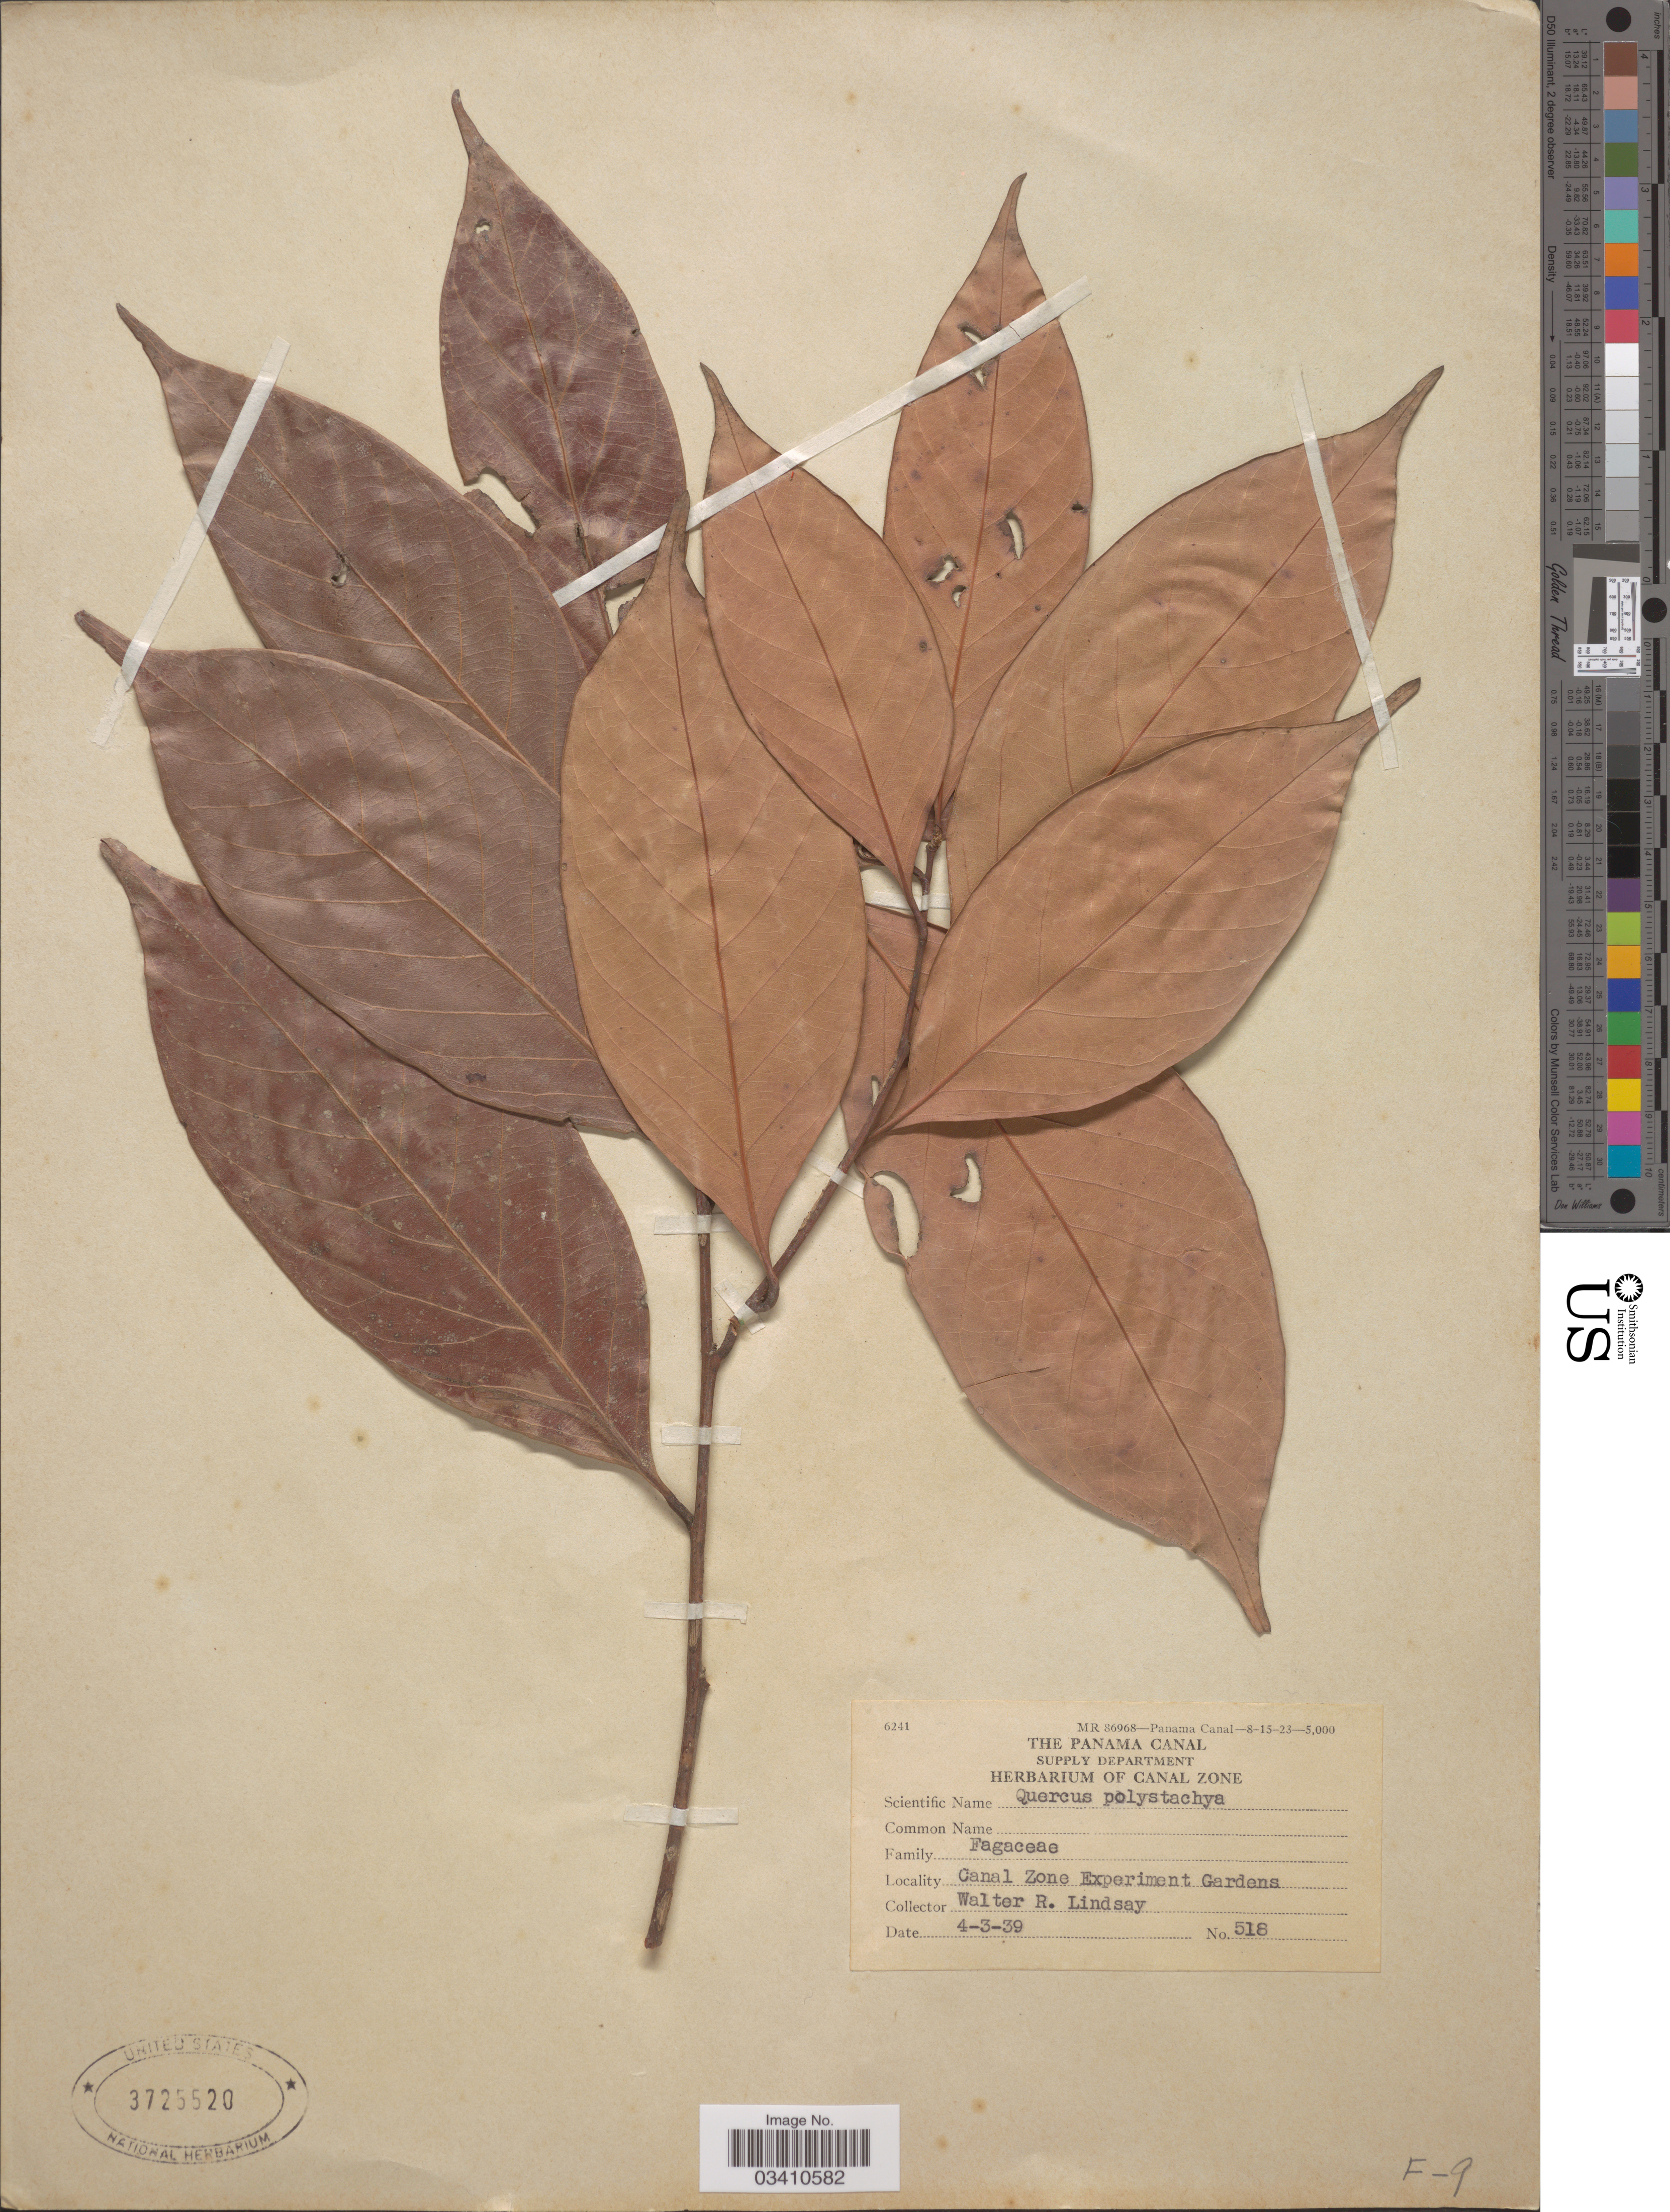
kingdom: Plantae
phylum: Tracheophyta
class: Magnoliopsida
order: Fagales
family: Fagaceae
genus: Quercus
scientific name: Quercus polystachya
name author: Wall. ex A. DC.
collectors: W. Lindsay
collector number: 518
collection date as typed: Transcribed d/m/y: 4/3/39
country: Panama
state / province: Colón / Panamá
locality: Canal Zone Experiment Gardens.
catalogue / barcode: US 3725520